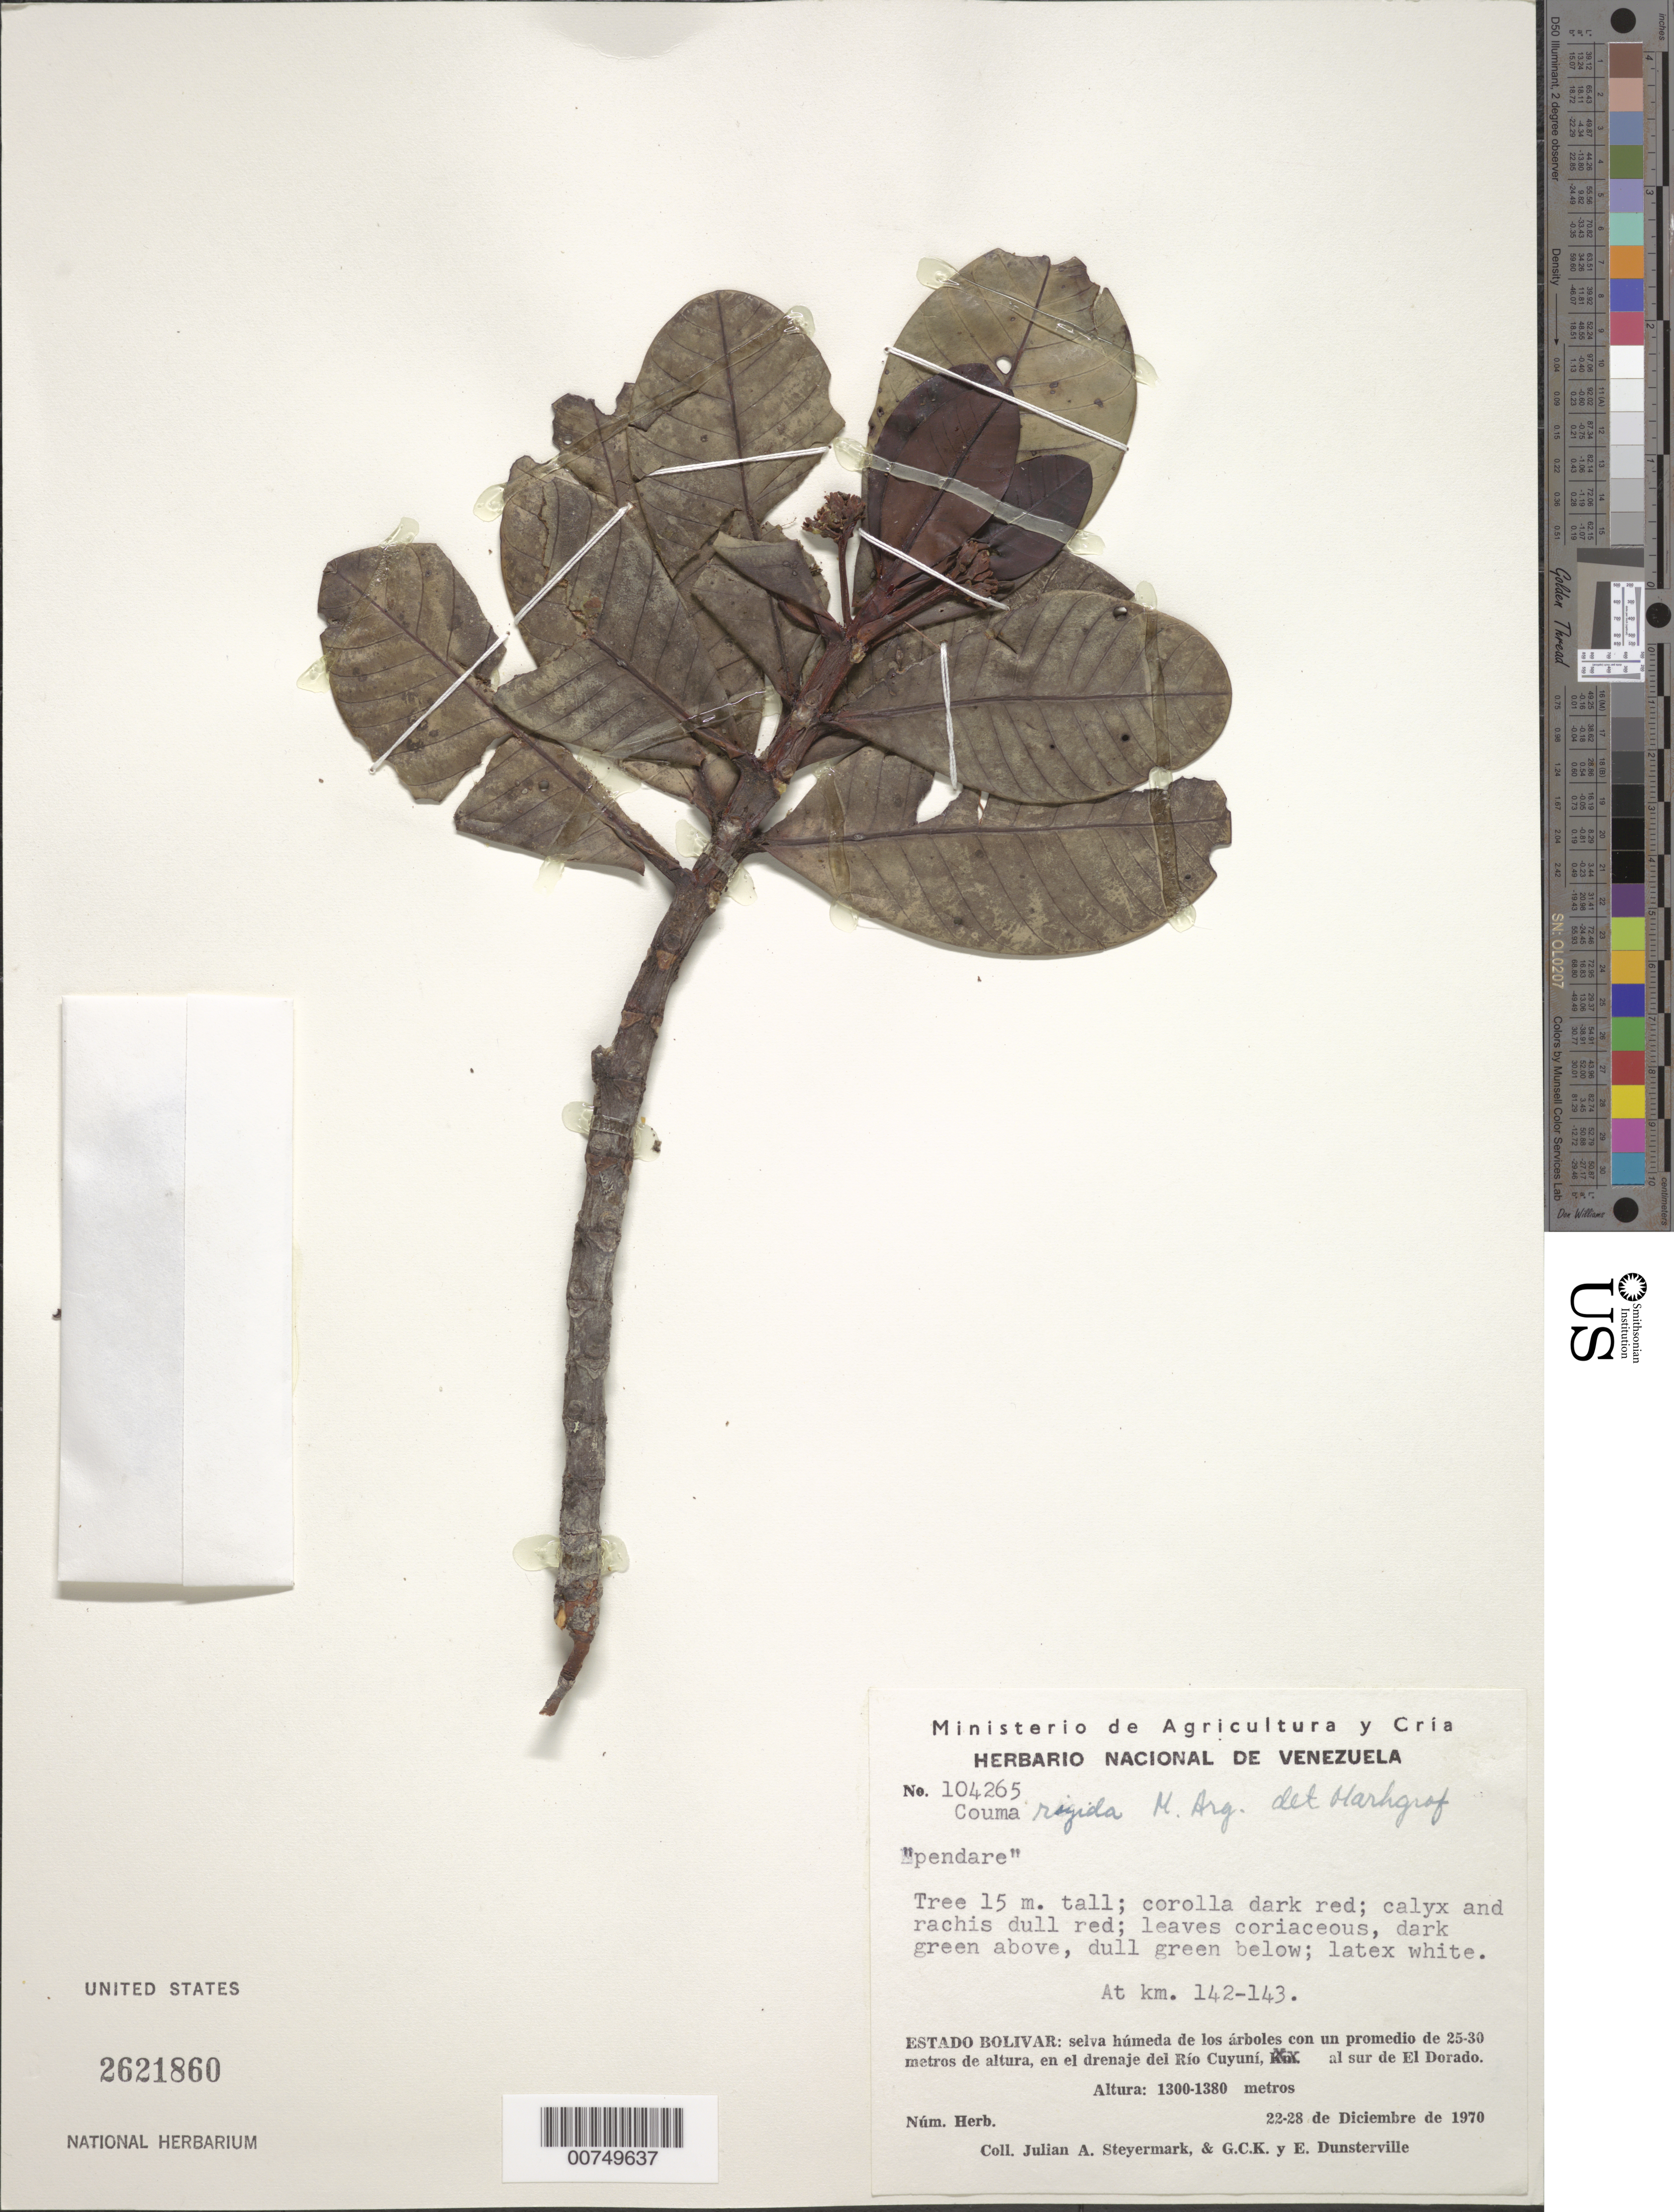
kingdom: Plantae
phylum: Tracheophyta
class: Magnoliopsida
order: Gentianales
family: Apocynaceae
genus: Couma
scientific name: Couma rigida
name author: Müll. Arg.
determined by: Marhgrof, --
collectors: J. Steyermark, G. C. K. Dunsterville & E. Dunsterville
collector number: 104265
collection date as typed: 22-Dec-70 to 28-Dec-70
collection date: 1970-12-22/1970-12-28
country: Venezuela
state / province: Bolívar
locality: Río Cuyuni, S of El Dorado, km 142-143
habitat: Selva húmeda de los arboles con un promedio de 25-30 metros de alturaen el drenaje del rio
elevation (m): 1300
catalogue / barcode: US 2621860